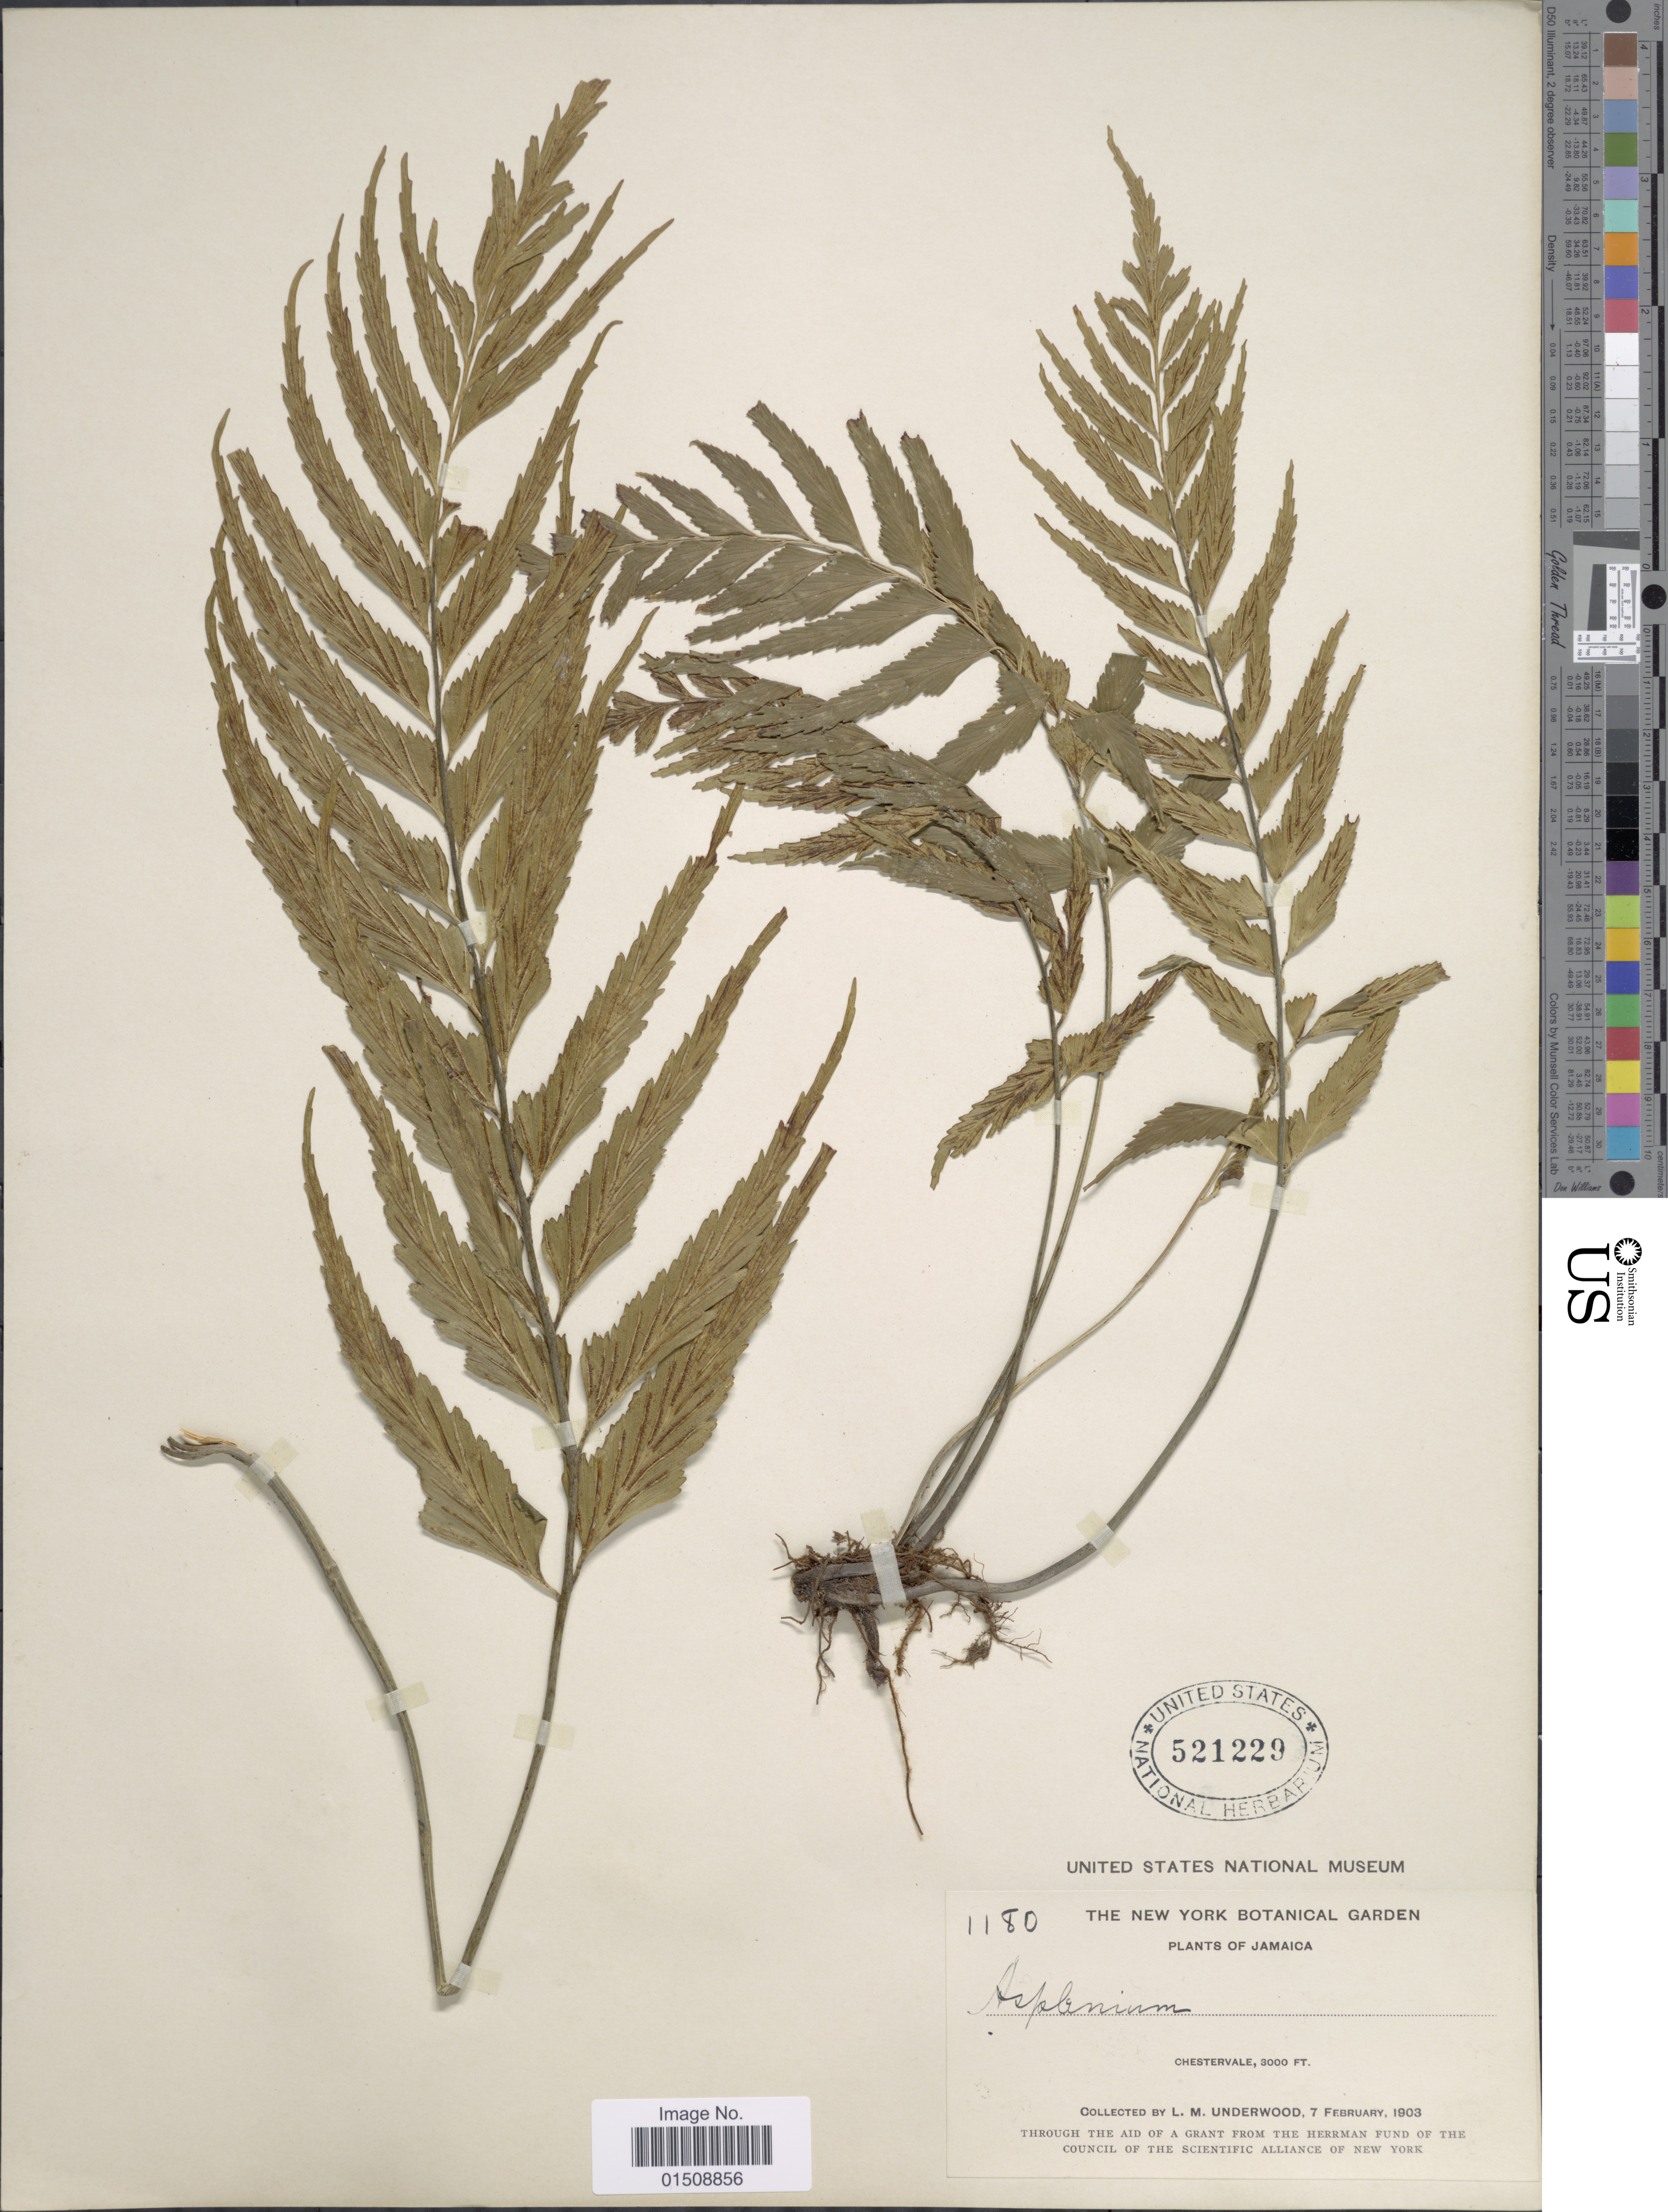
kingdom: Plantae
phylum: Tracheophyta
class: Polypodiopsida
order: Polypodiales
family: Aspleniaceae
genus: Asplenium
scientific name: Asplenium erosum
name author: L.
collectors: L. M. Underwood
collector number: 1180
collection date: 1903-02-07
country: Jamaica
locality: Chestervale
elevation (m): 914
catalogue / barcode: US 521229